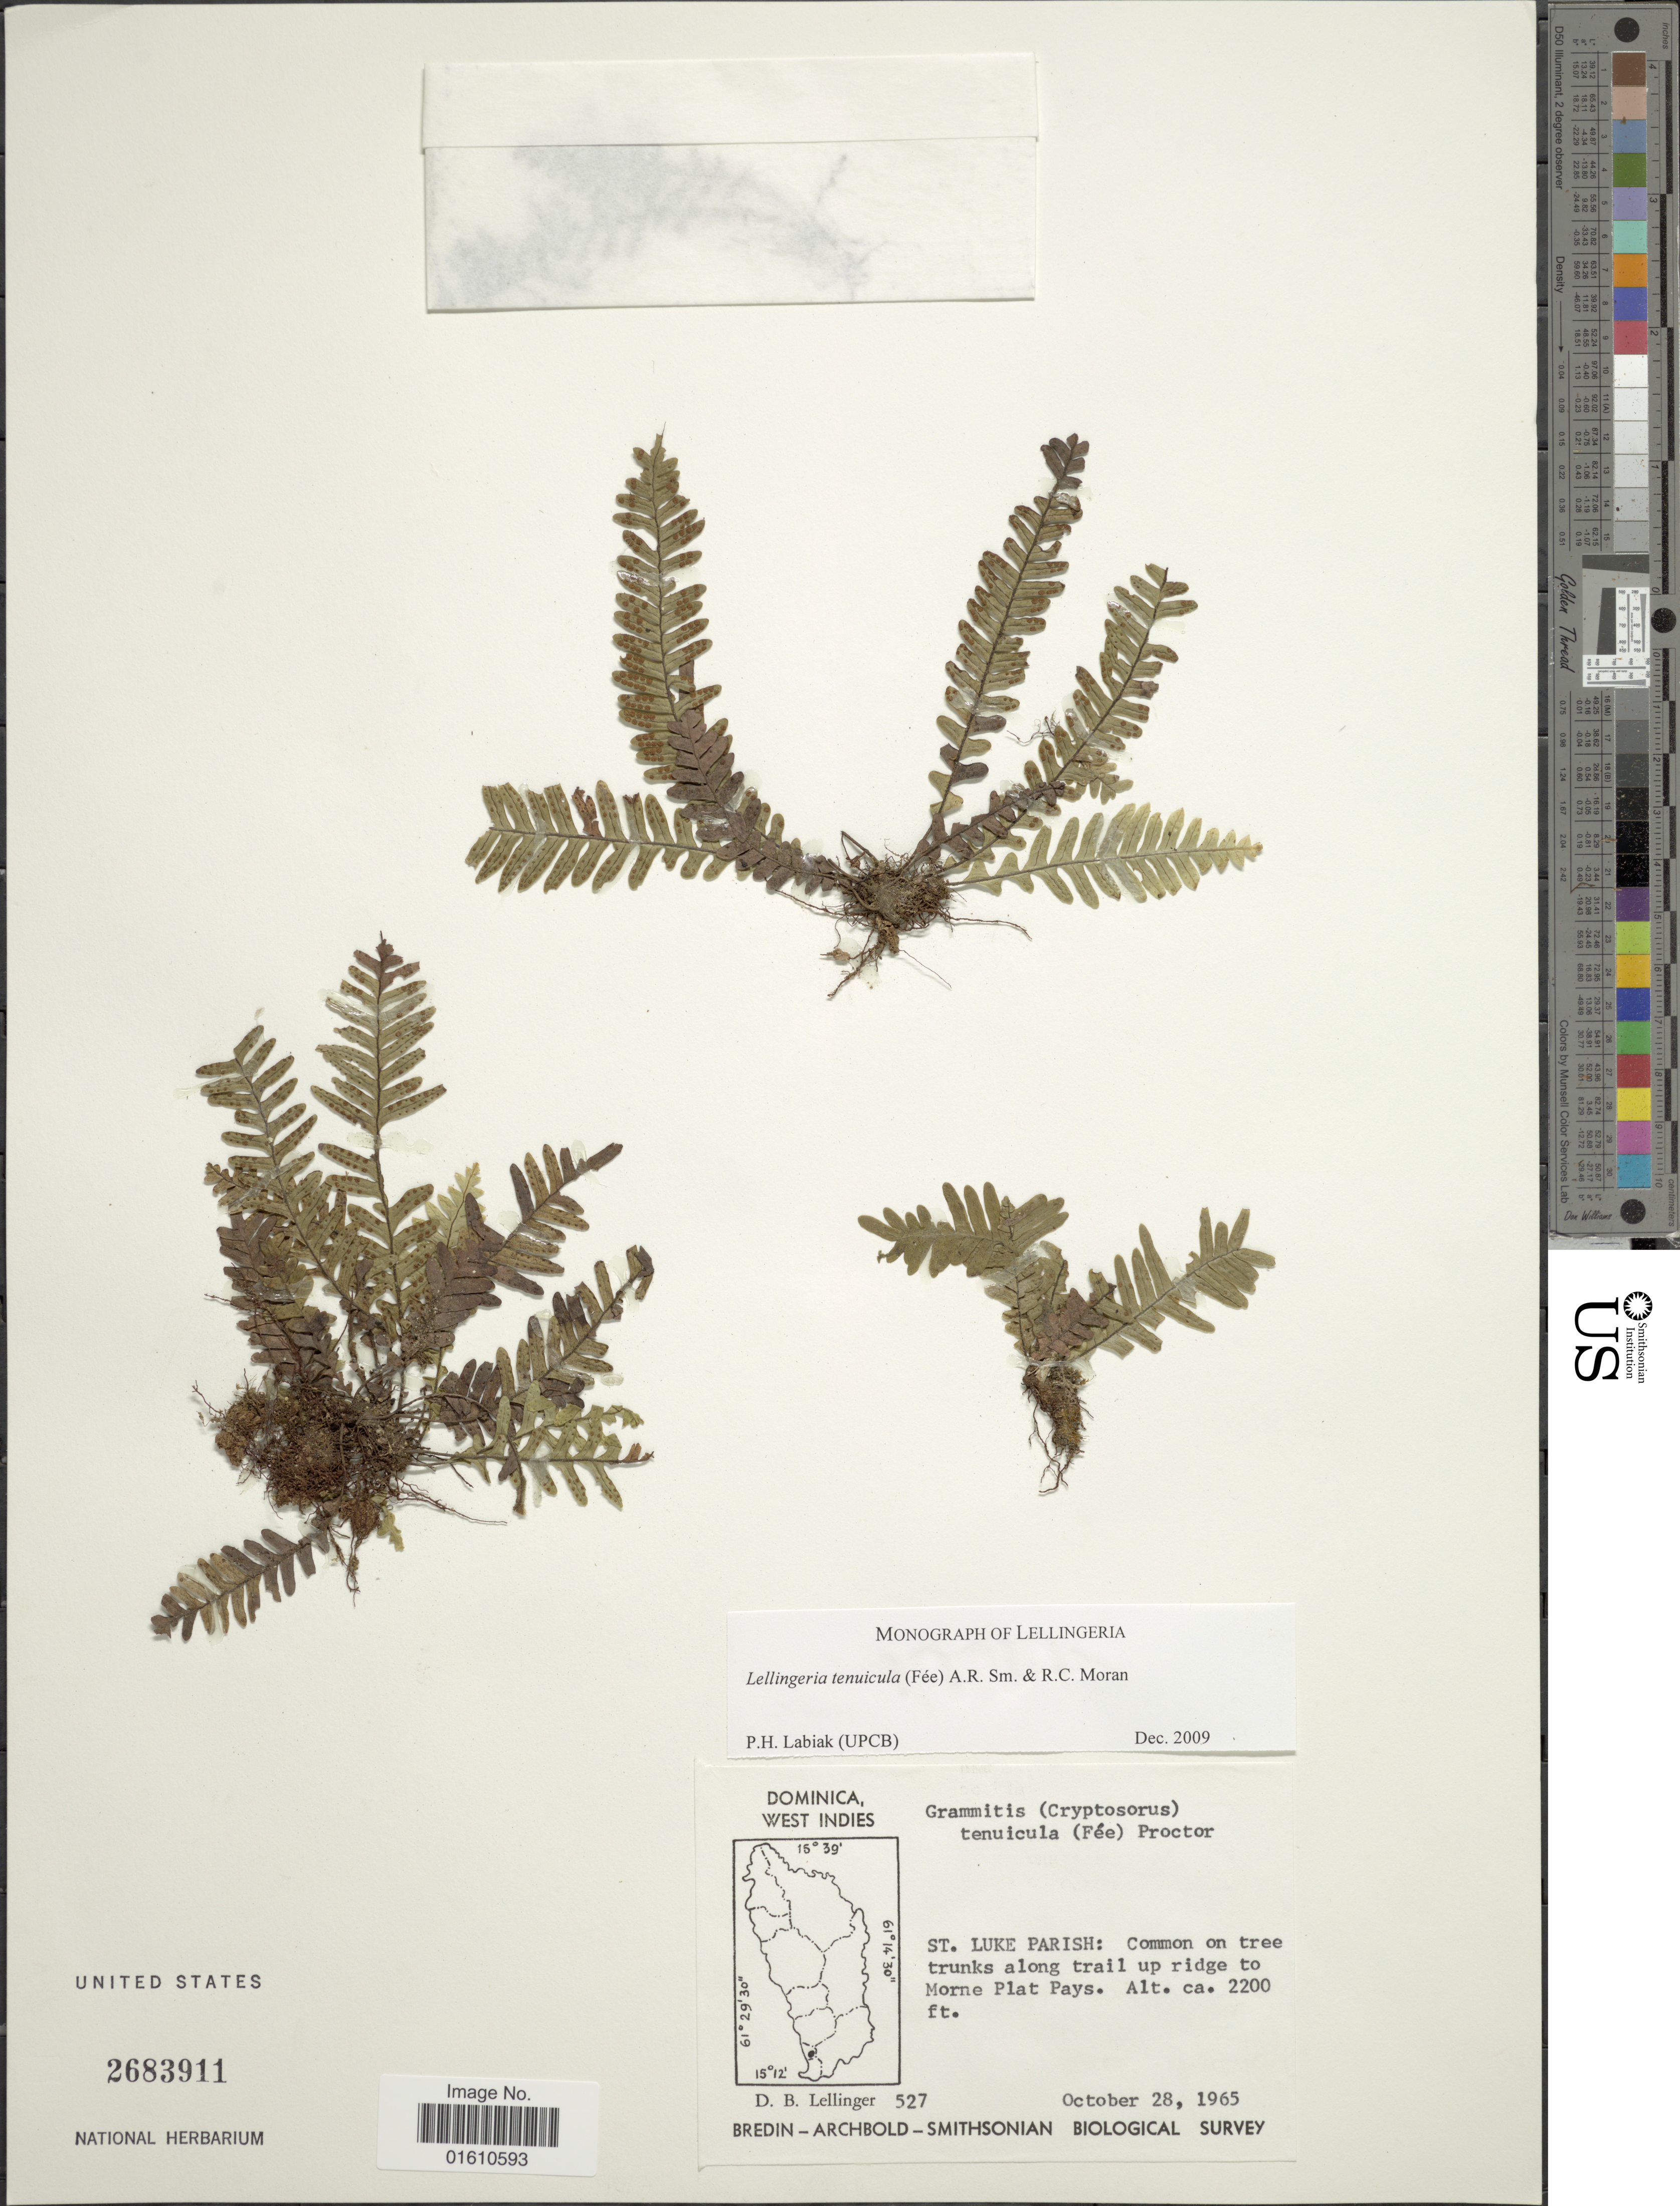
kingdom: Plantae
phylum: Tracheophyta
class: Polypodiopsida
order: Polypodiales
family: Polypodiaceae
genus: Lellingeria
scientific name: Lellingeria tenuicula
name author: (Fée) A.R. Sm. & R.C. Moran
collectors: D. B. Lellinger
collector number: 527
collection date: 1965-10-28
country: Dominica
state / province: St. Luke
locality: Dominica, West Indies, St. Luke Parish: common on tree trunks along trail up ridge to Morne Plat Pays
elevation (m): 671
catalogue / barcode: US 2683911